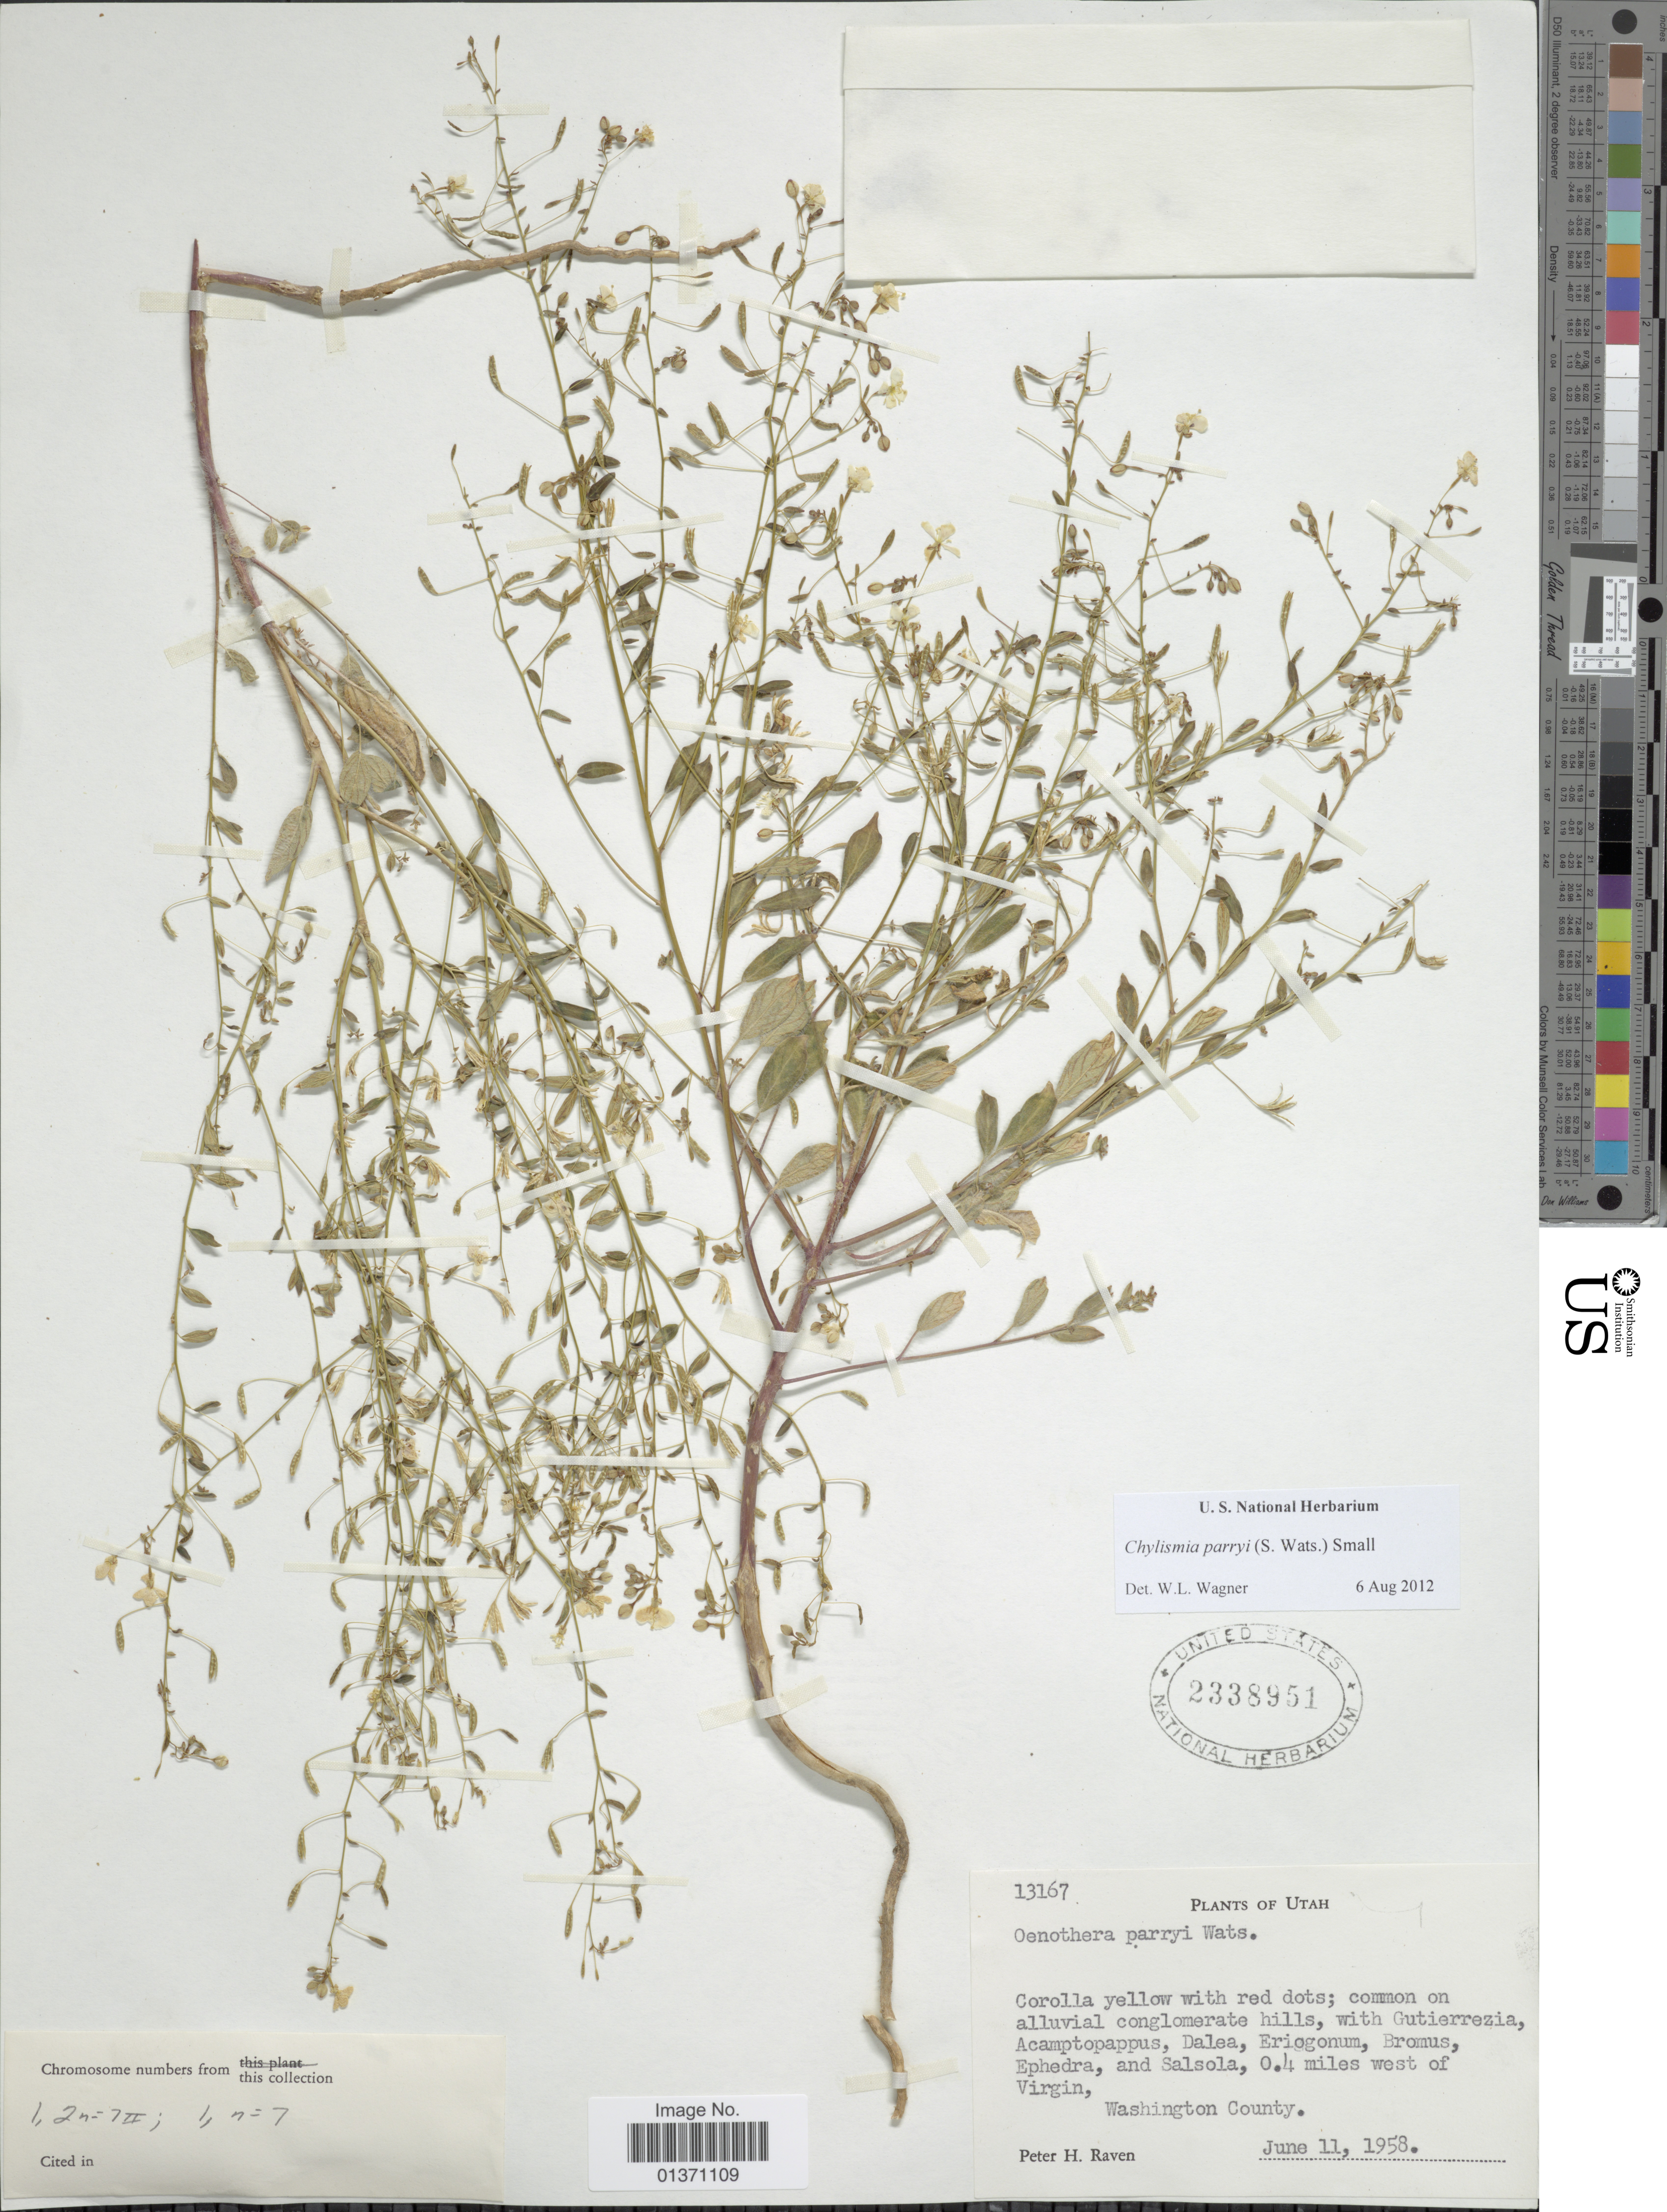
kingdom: Plantae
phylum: Tracheophyta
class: Magnoliopsida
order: Myrtales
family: Onagraceae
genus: Chylismia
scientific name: Chylismia parryi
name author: (S. Watson) Small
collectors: P. H. Raven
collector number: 13167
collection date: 1958-06-11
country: United States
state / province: Utah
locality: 0.4 miles west of Virgin, Washington County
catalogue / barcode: US 2338951